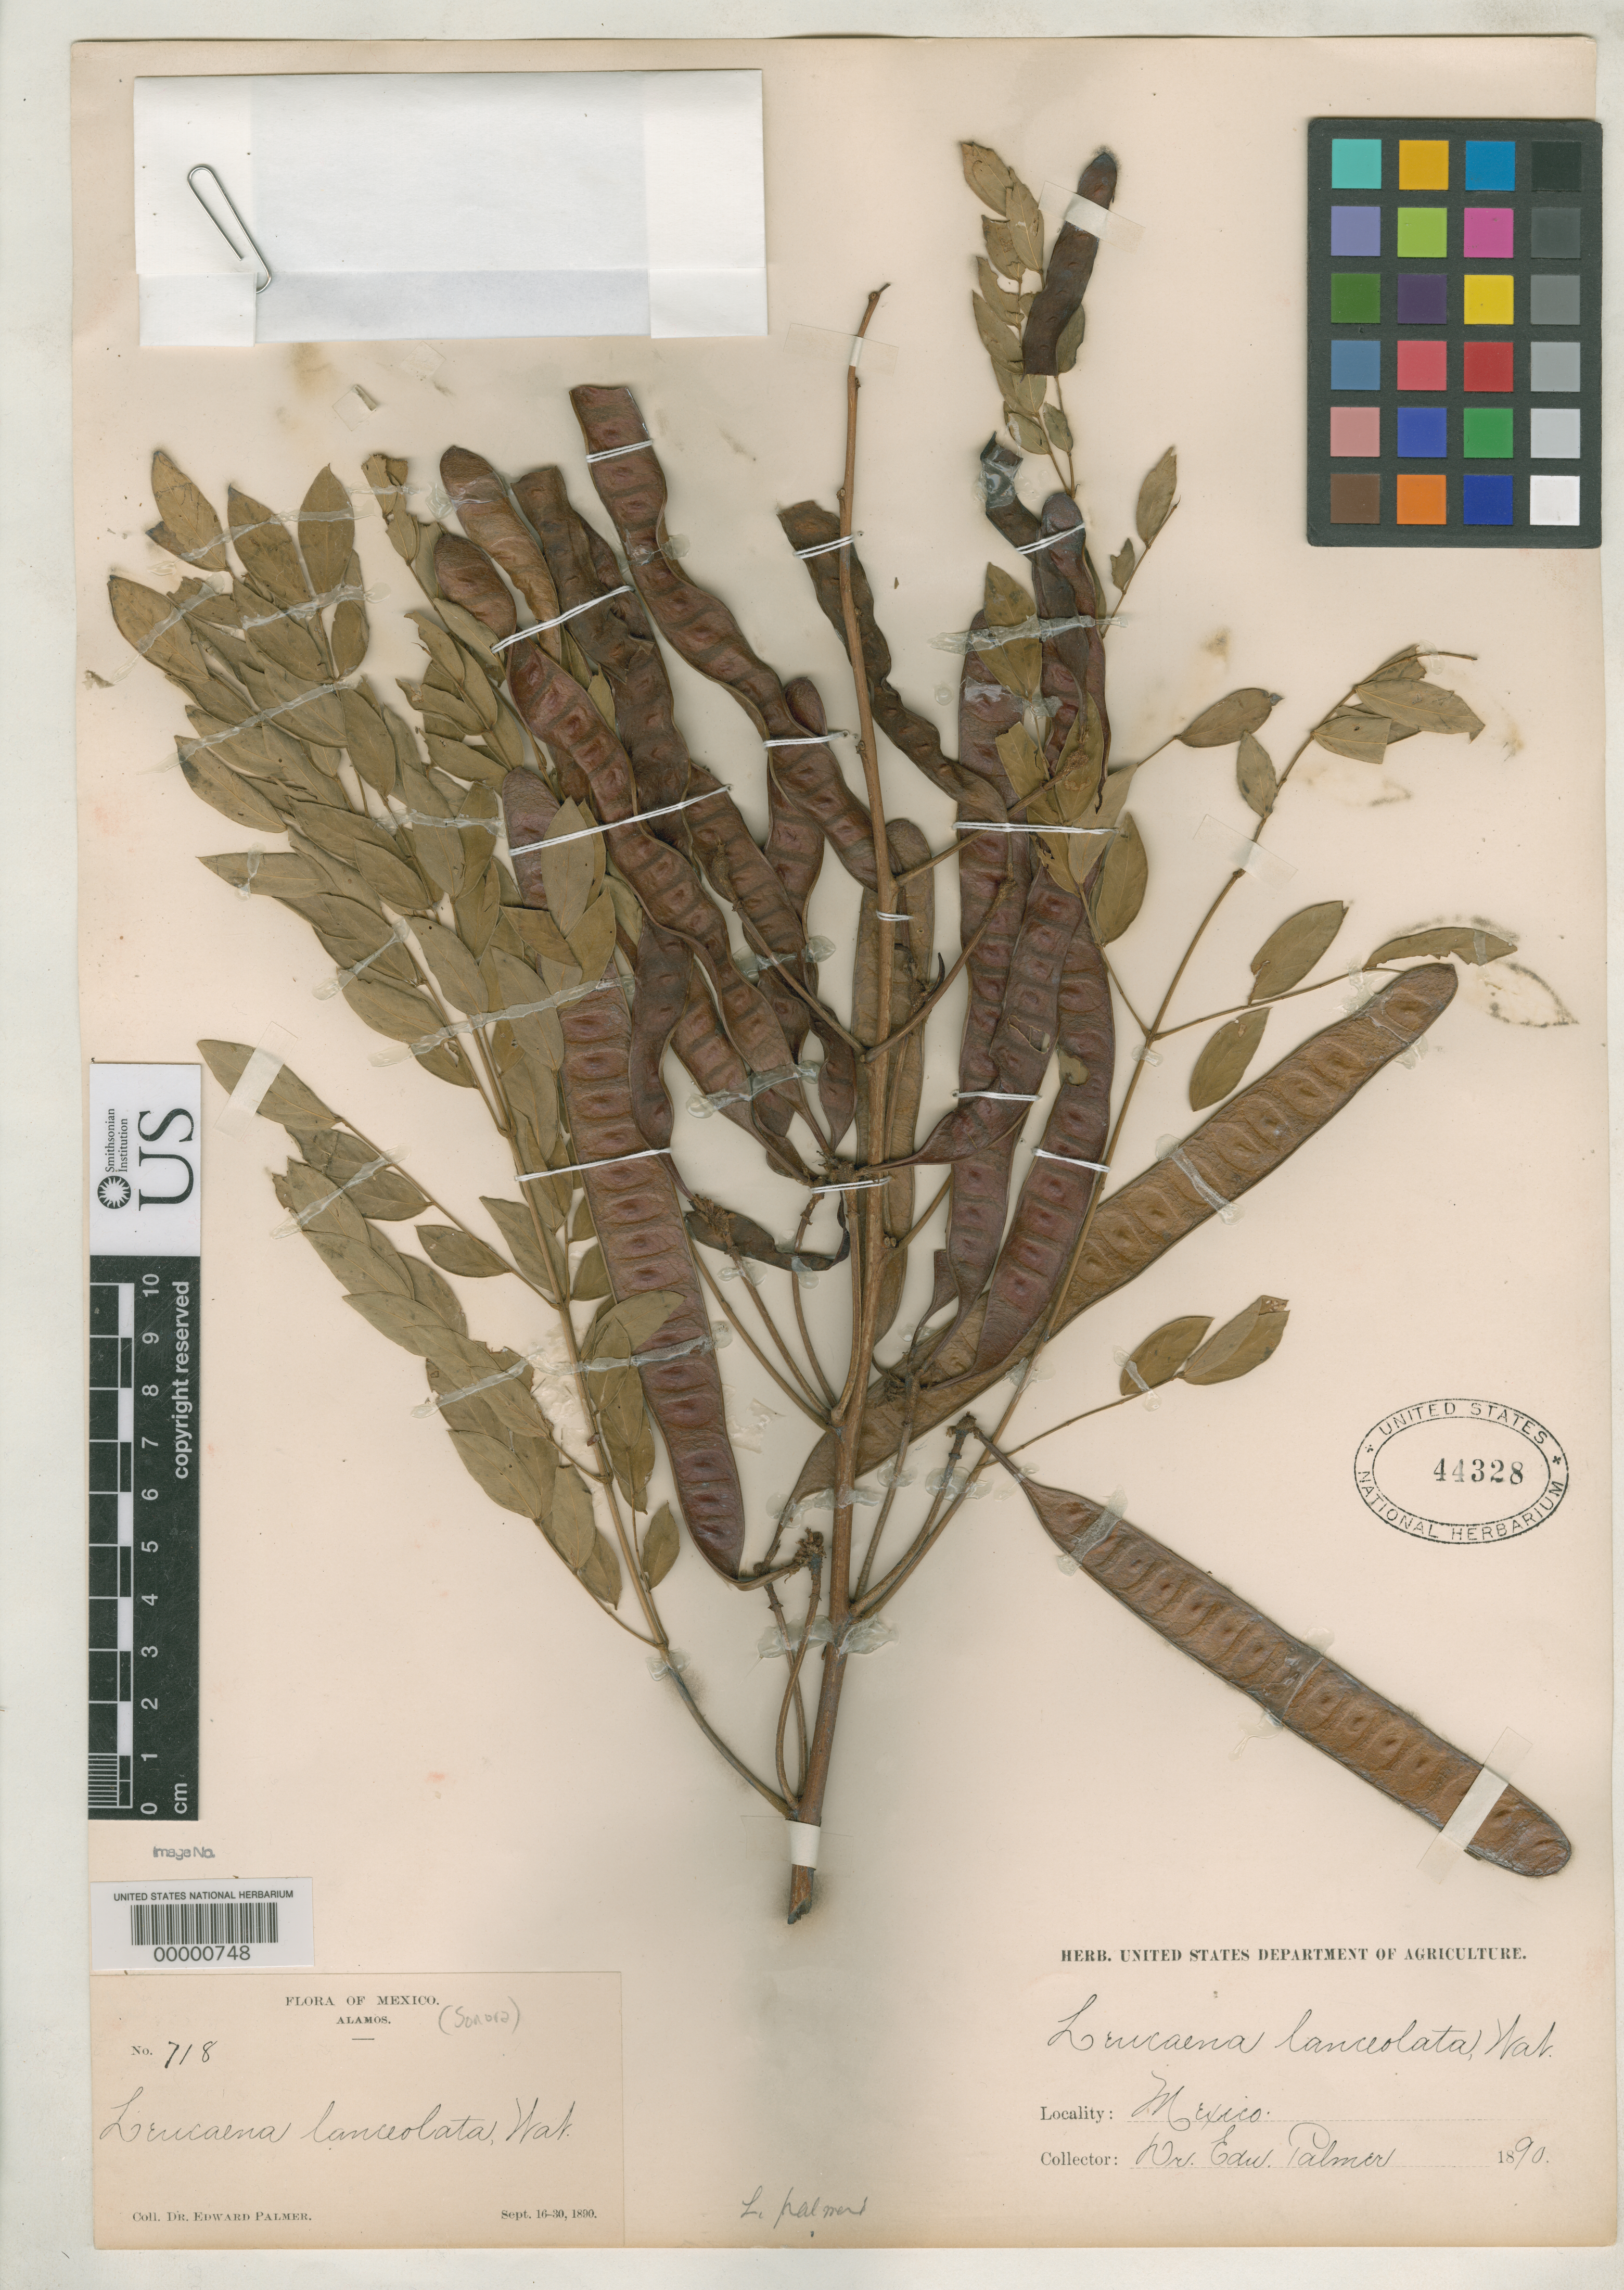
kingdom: Plantae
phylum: Tracheophyta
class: Magnoliopsida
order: Fabales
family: Fabaceae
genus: Leucaena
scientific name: Leucaena palmeri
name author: Britton & Rose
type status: Type Collection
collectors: E. Palmer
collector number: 718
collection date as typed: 16 Sep 1890 to 30 Sep 1890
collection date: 1890-09-16/1890-09-30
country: Mexico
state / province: Sonora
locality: Alamos.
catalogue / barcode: US 44328